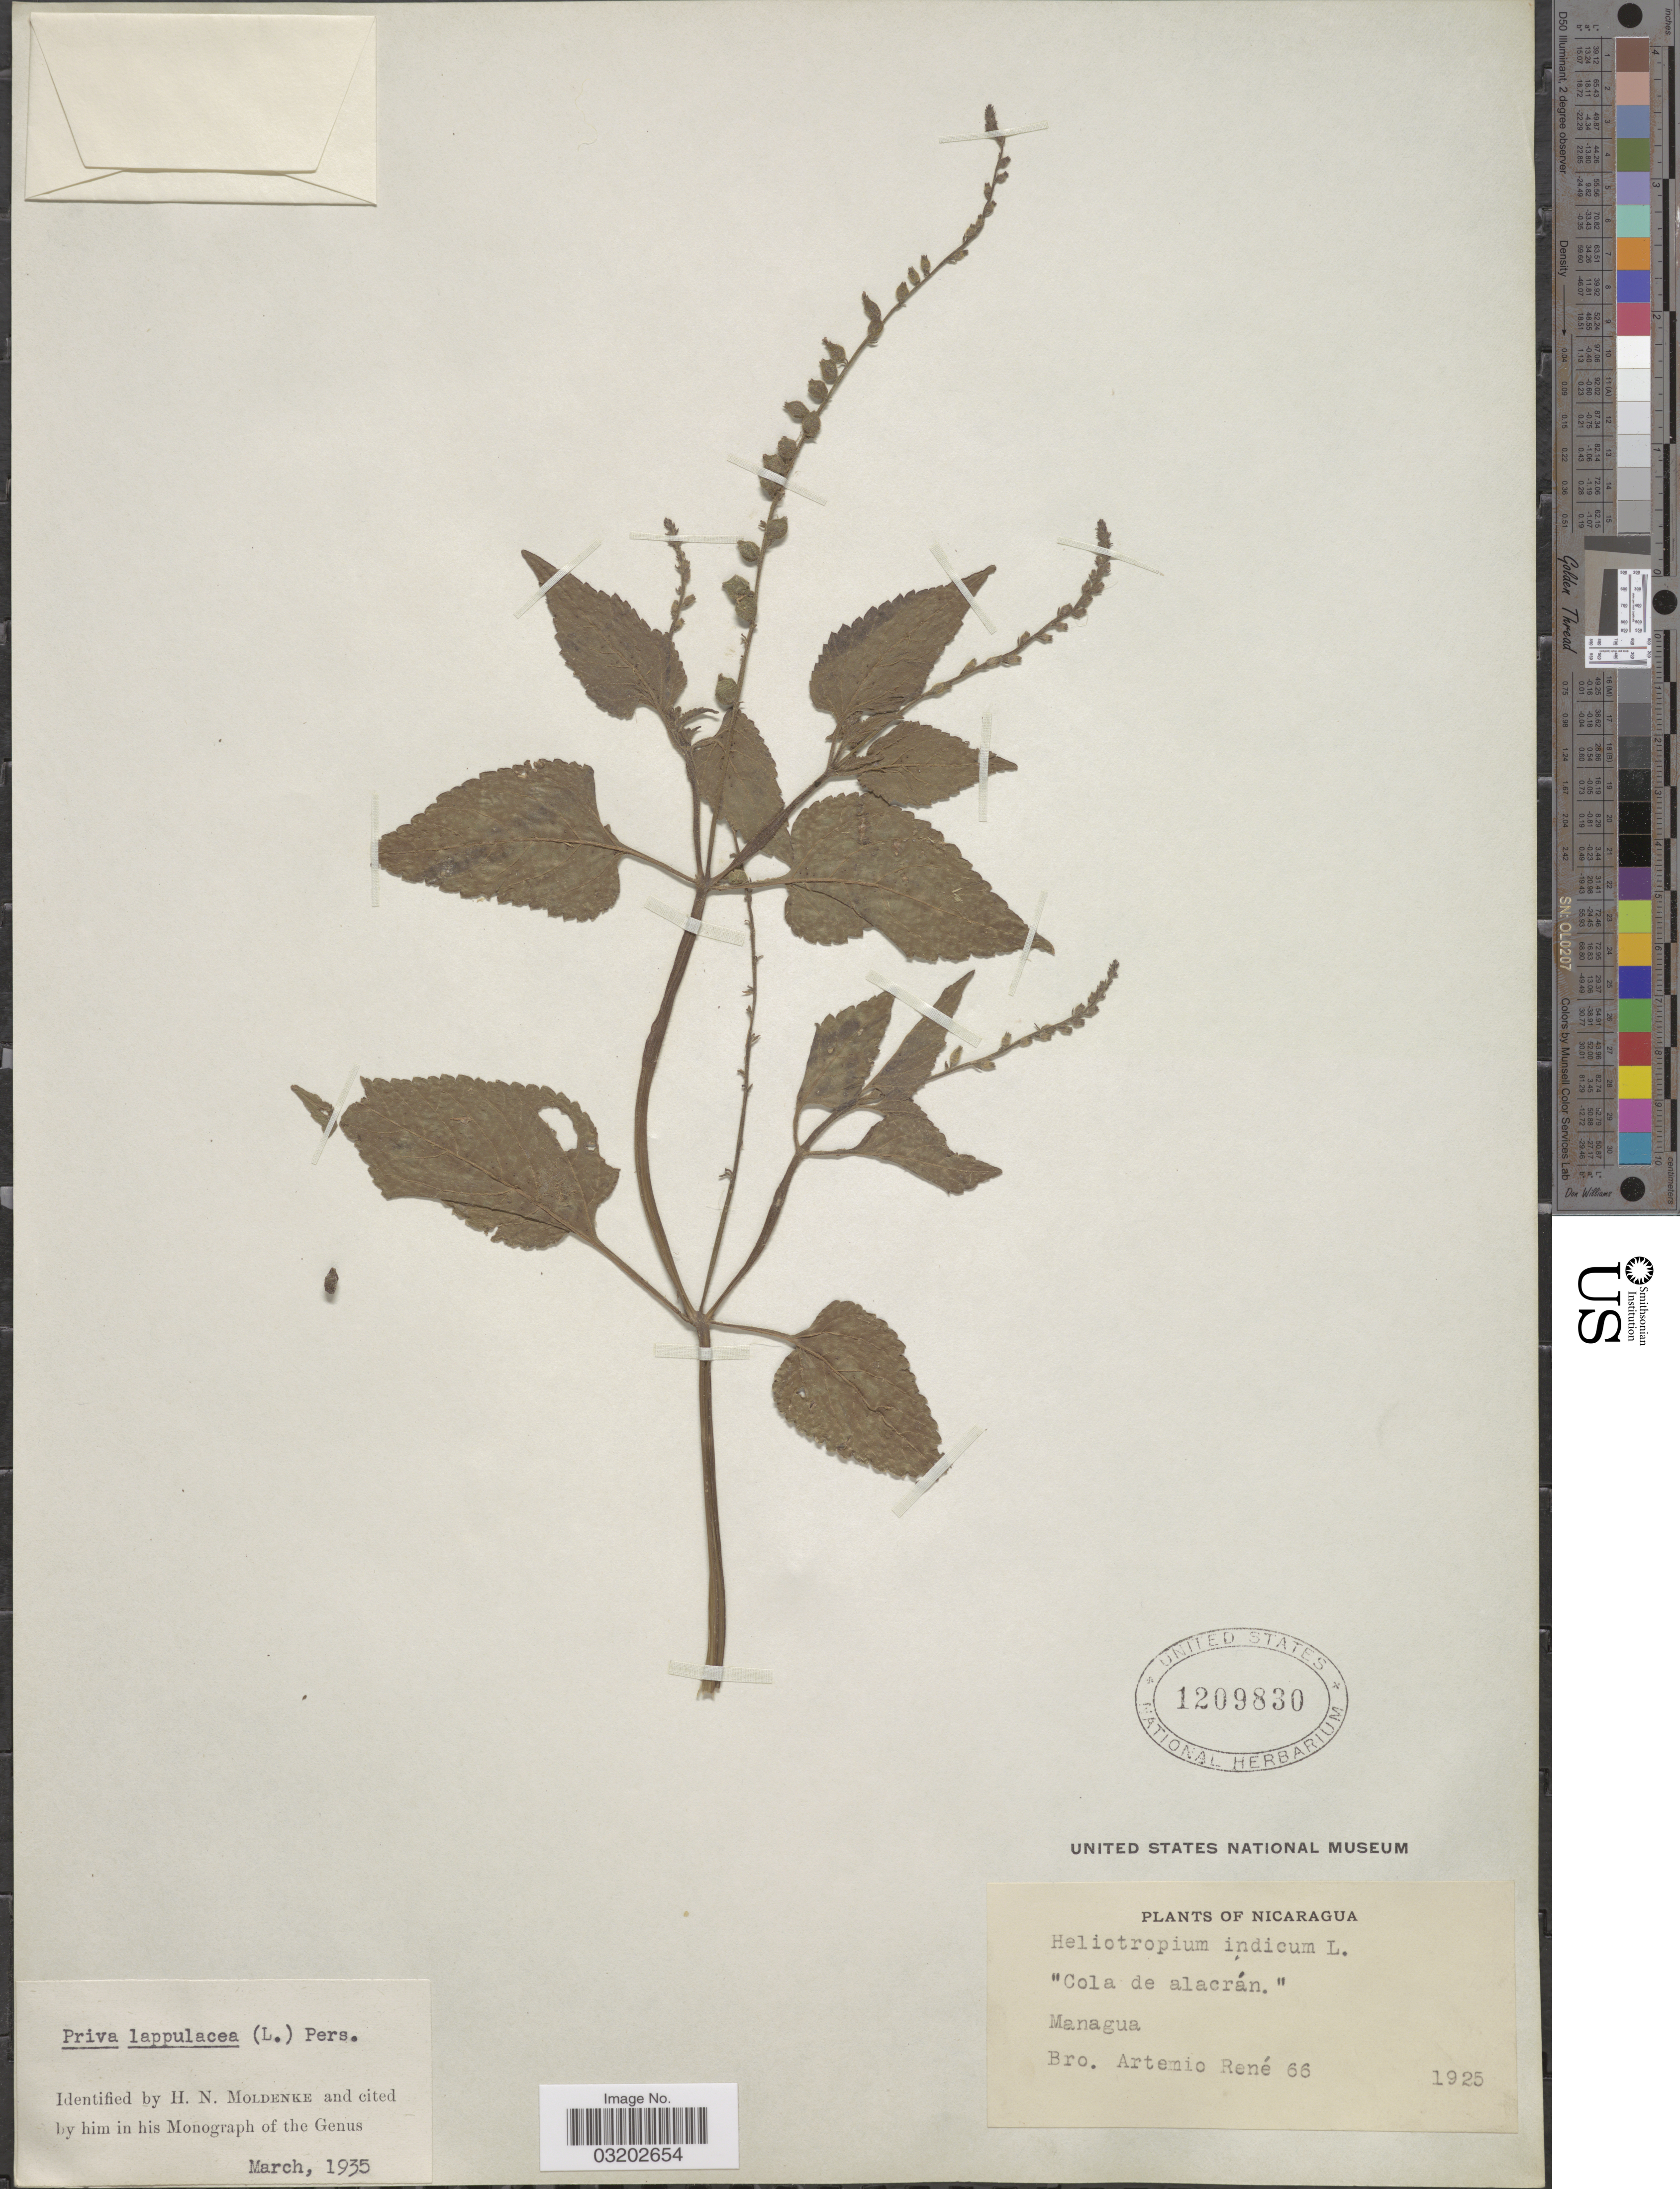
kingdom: Plantae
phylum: Tracheophyta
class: Magnoliopsida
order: Lamiales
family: Verbenaceae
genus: Priva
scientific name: Priva lappulacea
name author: (L.) Pers.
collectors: B. Rene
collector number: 66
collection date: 1925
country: Nicaragua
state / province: Managua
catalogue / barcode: US 1209830